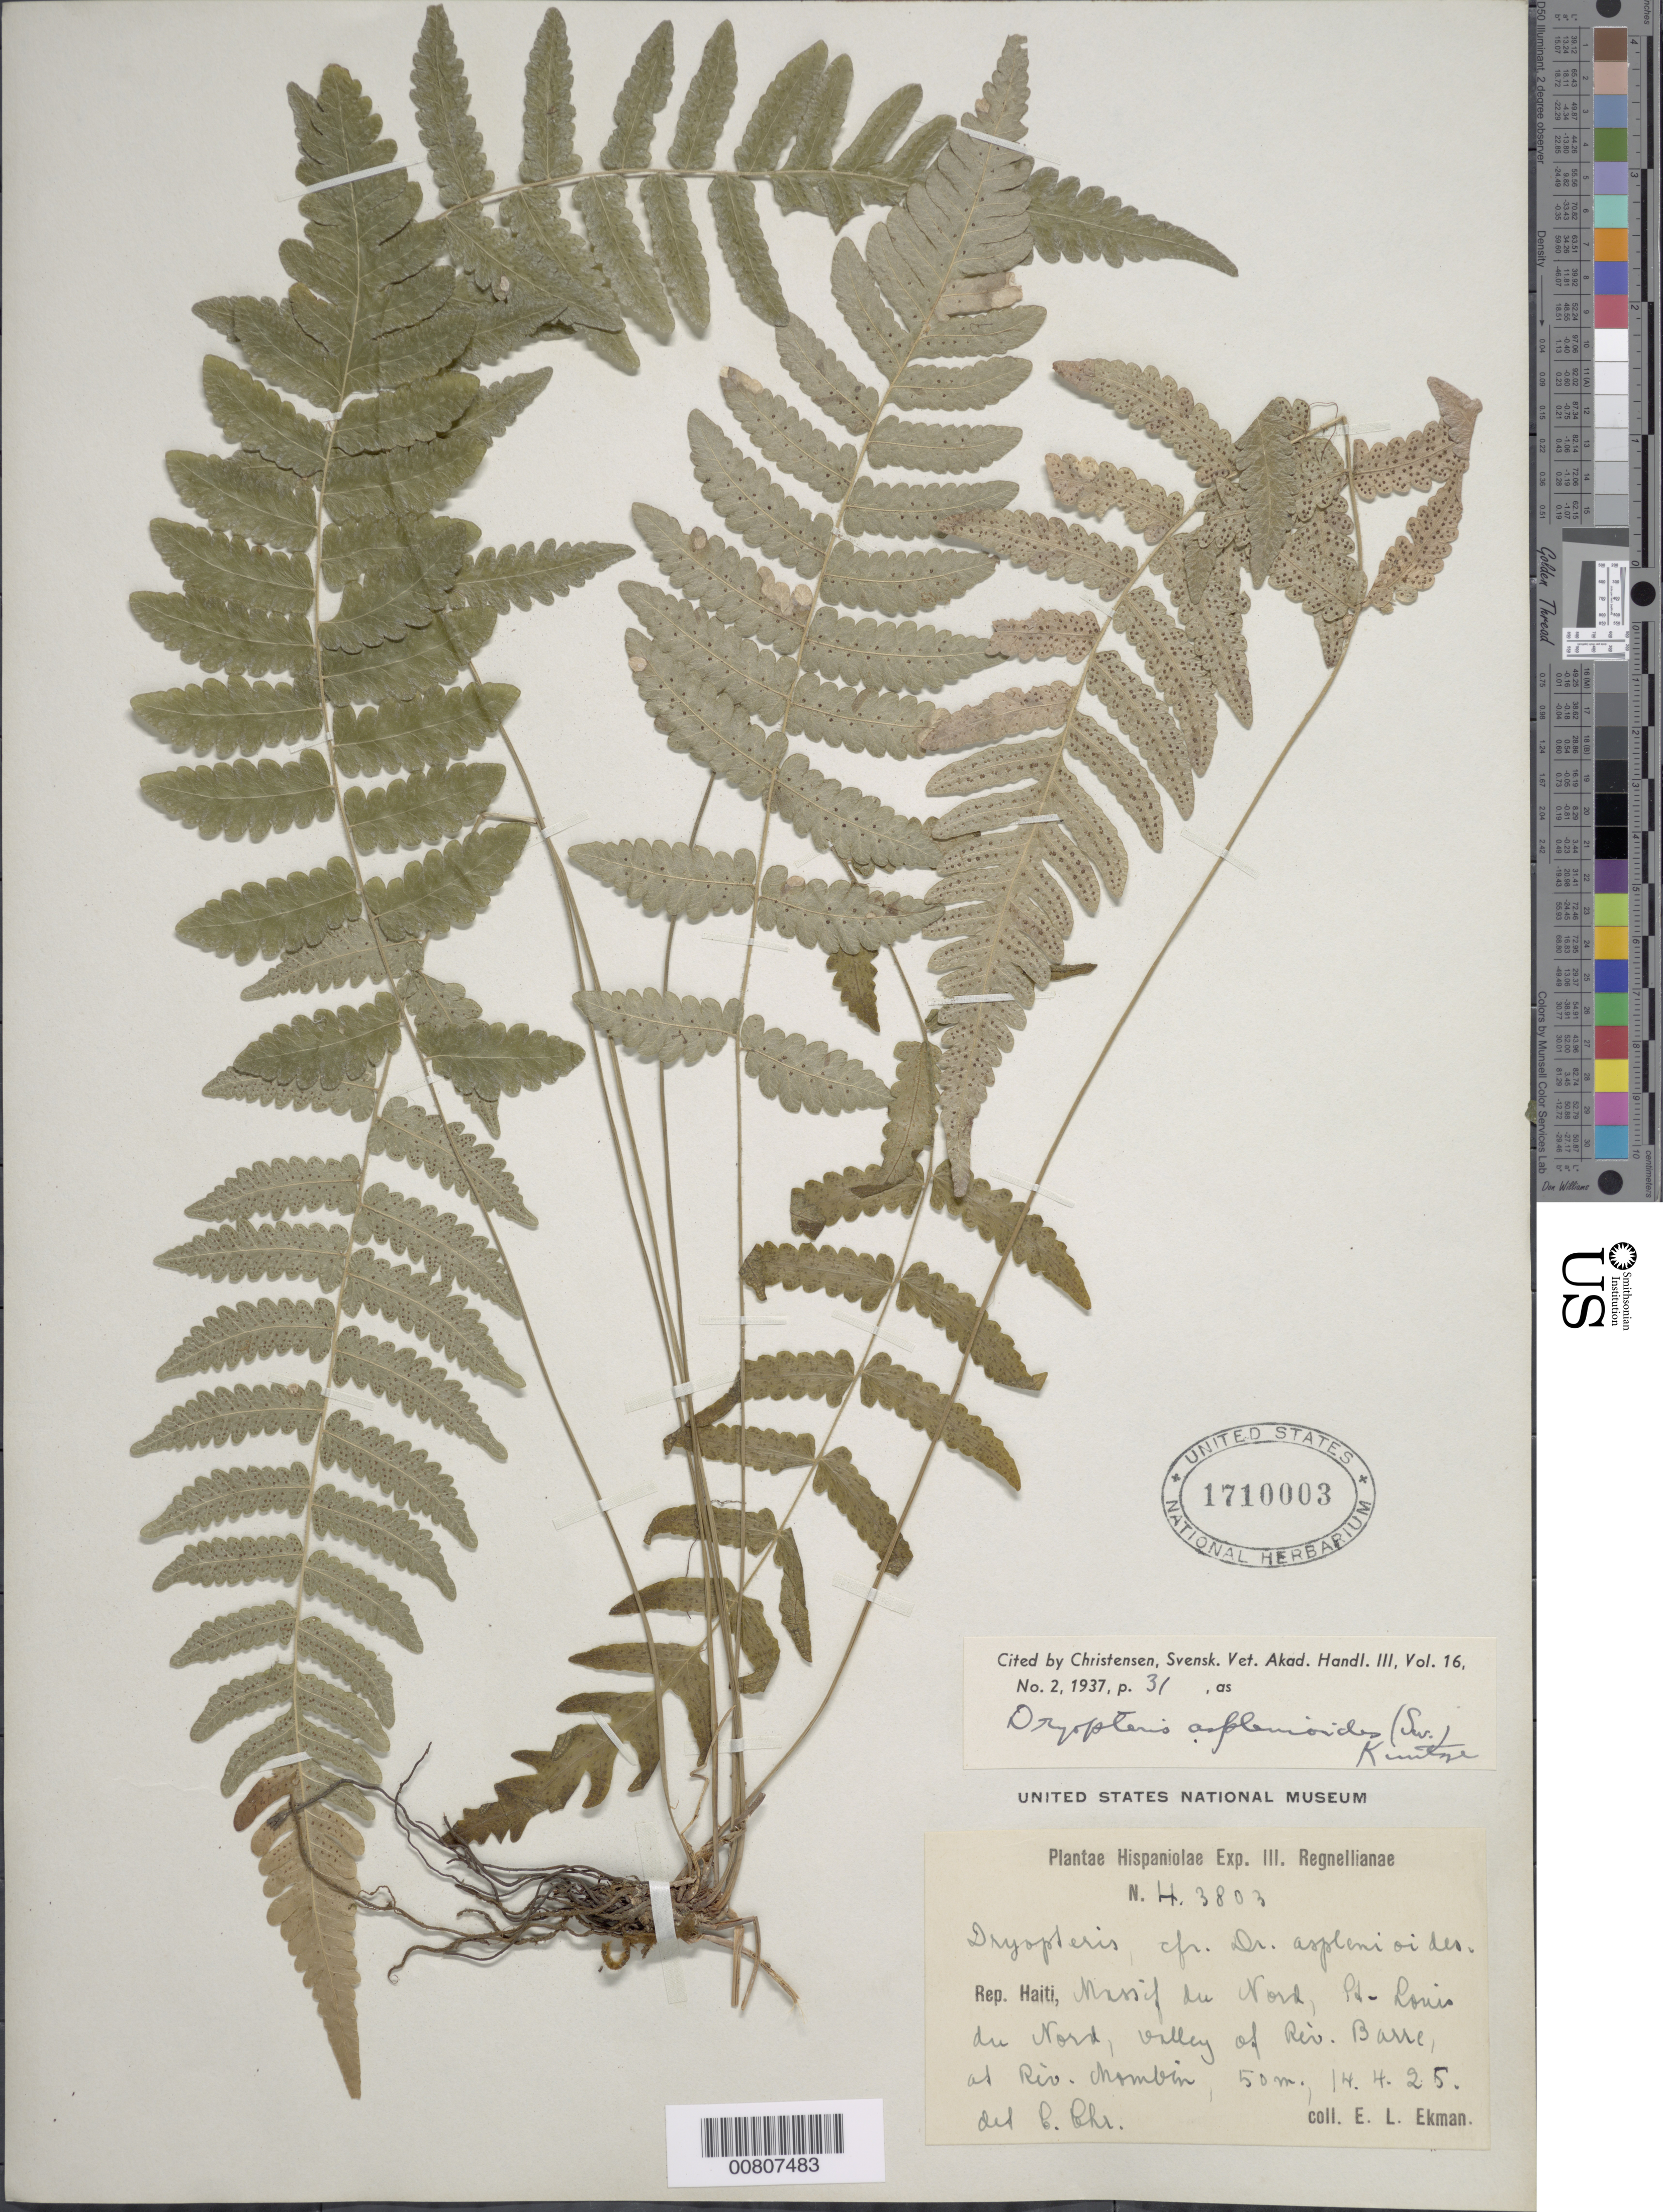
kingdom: Plantae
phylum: Tracheophyta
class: Polypodiopsida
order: Polypodiales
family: Thelypteridaceae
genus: Goniopteris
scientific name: Goniopteris retroflexa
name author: (L.) Pic. Serm.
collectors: E. L. Ekman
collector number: H 3803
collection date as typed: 14 Apr 1925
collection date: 1925-04-14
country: Haiti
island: Hispaniola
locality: Massif du Nord, St. Louis du Nord, valley of Riv. Barre, at Riv. Mombin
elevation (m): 50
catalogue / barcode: US 1710003